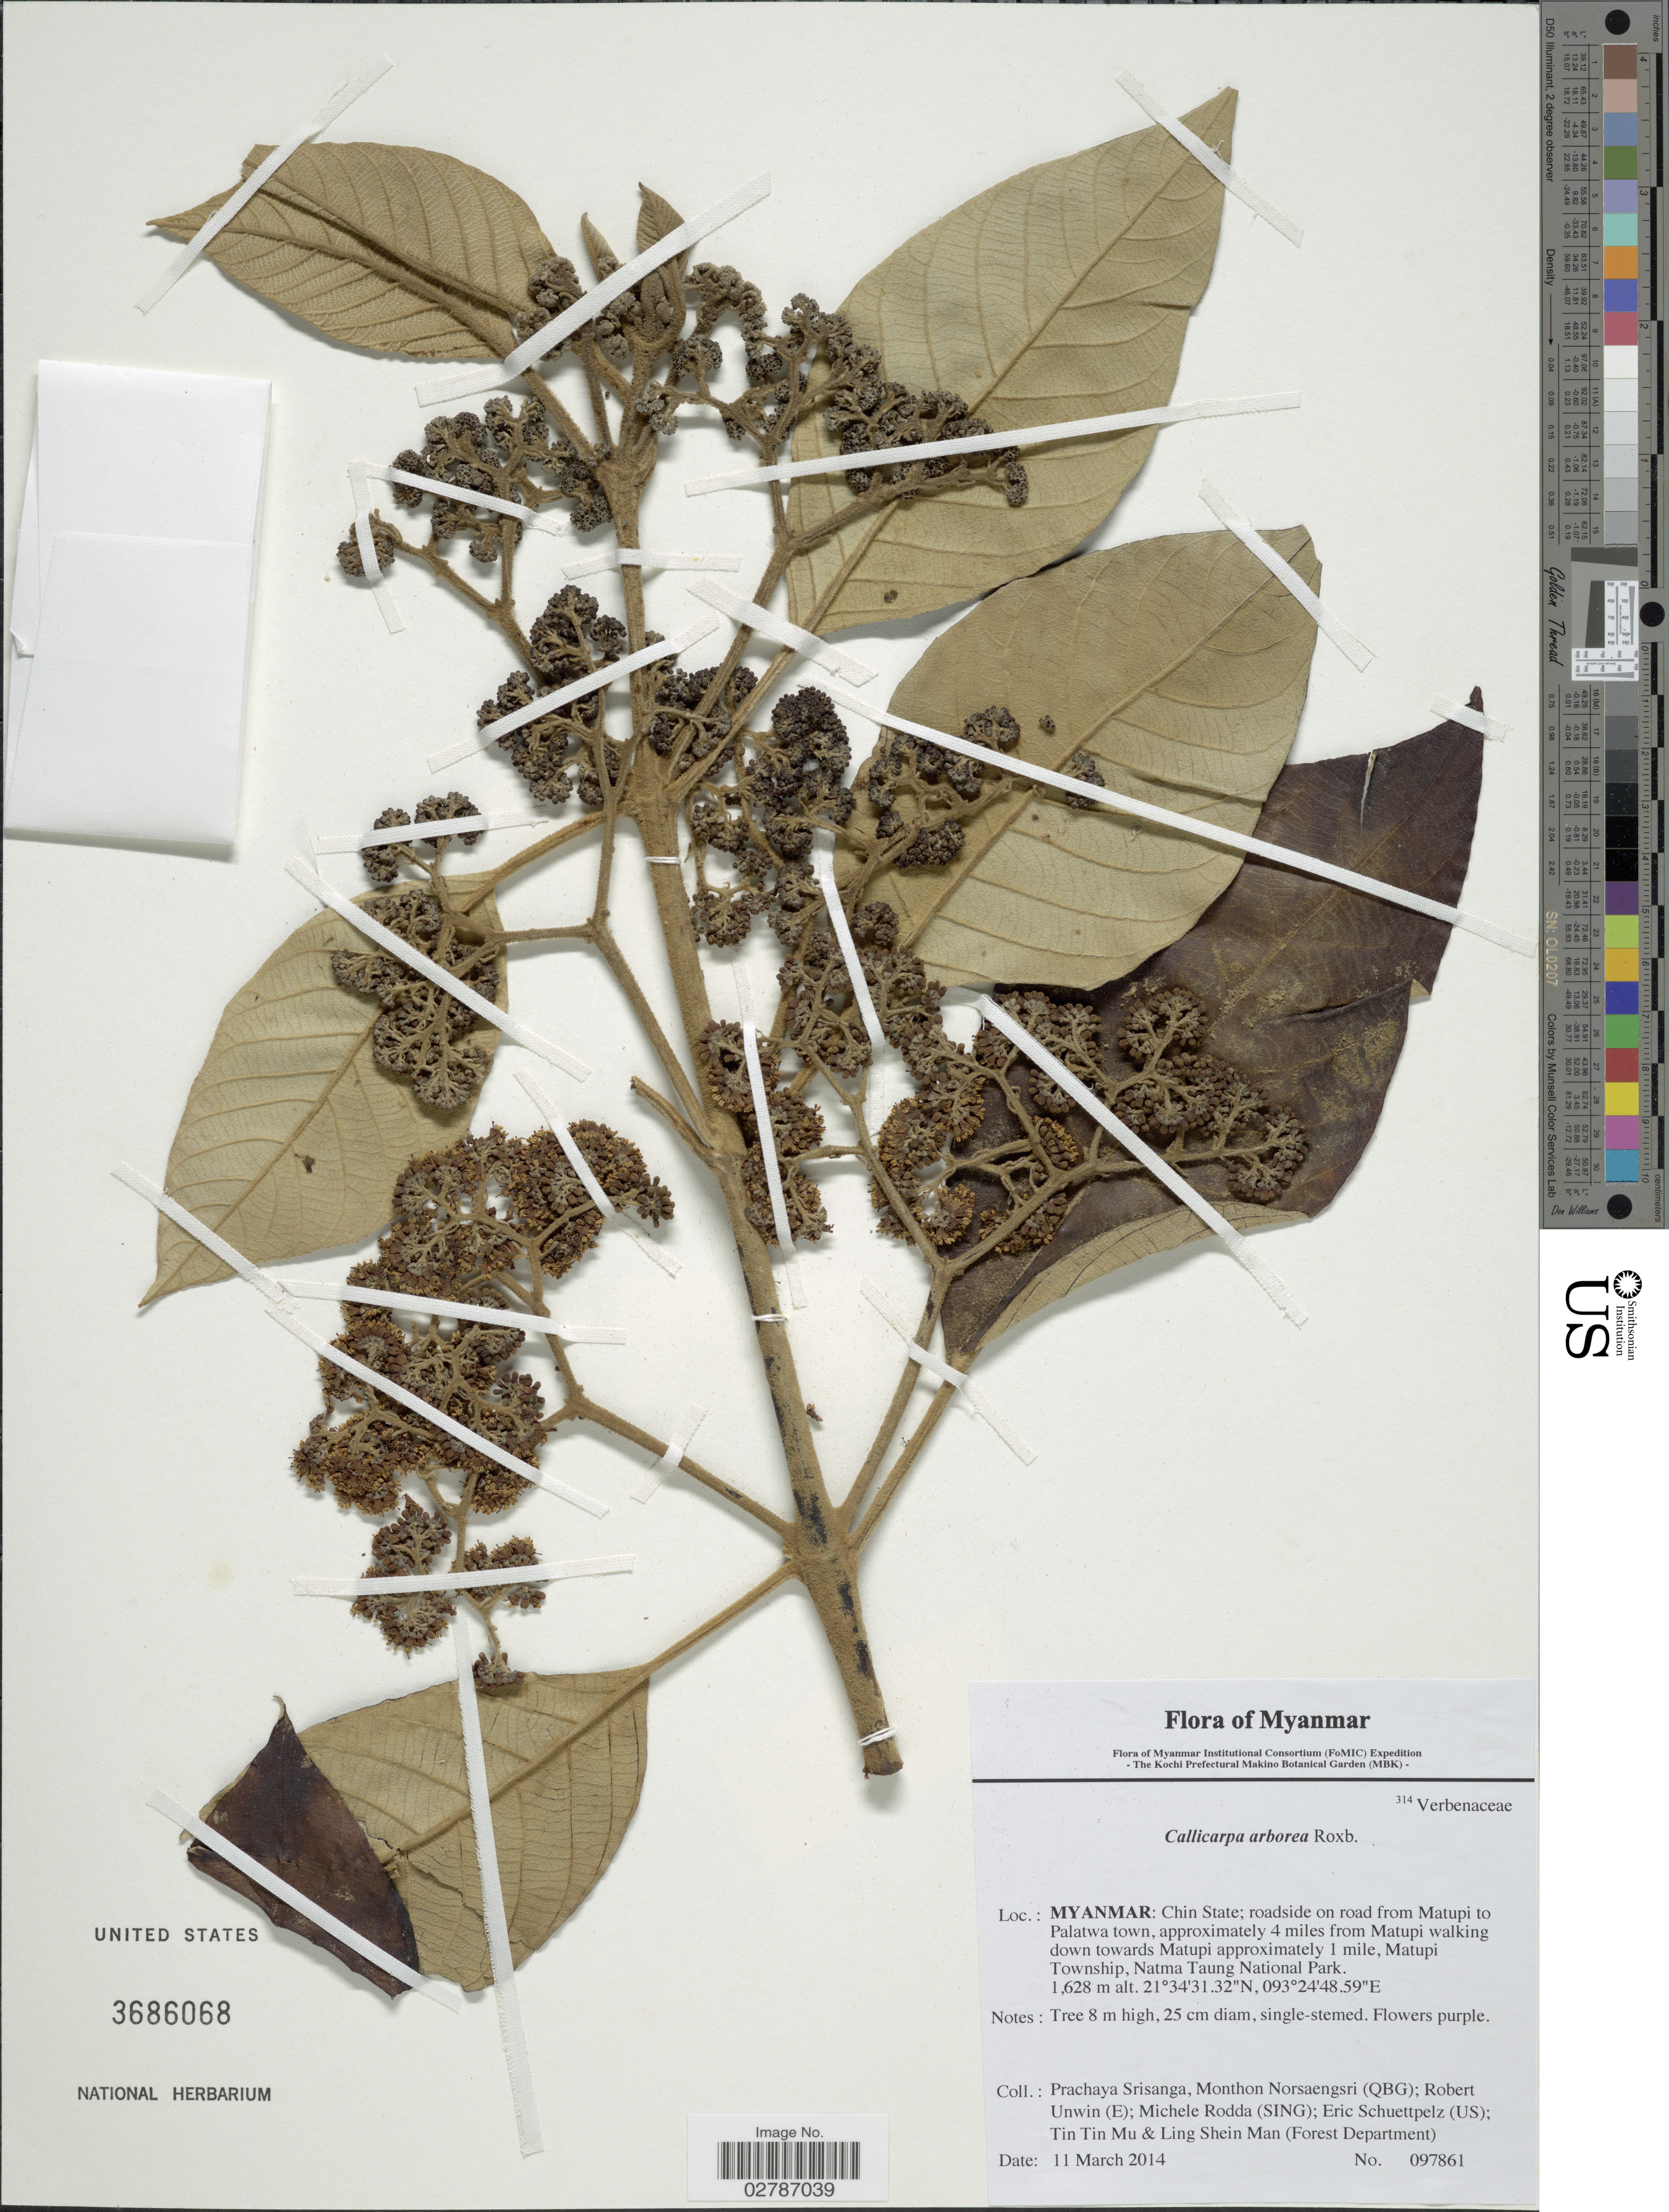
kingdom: Plantae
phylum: Tracheophyta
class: Magnoliopsida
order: Lamiales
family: Lamiaceae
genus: Callicarpa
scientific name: Callicarpa arborea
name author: Roxb.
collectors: P. Srisanga, M. Norsaengsri, R. Unwin, M. Rodda & et al.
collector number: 097861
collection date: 2014-03-11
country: Myanmar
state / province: Chin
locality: Roadside on road from Matupi to Palatwa town, approximately 4 miles from Matupi walking down towards Matupi approximately 1 mile, Matupi Township, Natma Taung National Park.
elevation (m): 1628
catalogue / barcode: US 3686068